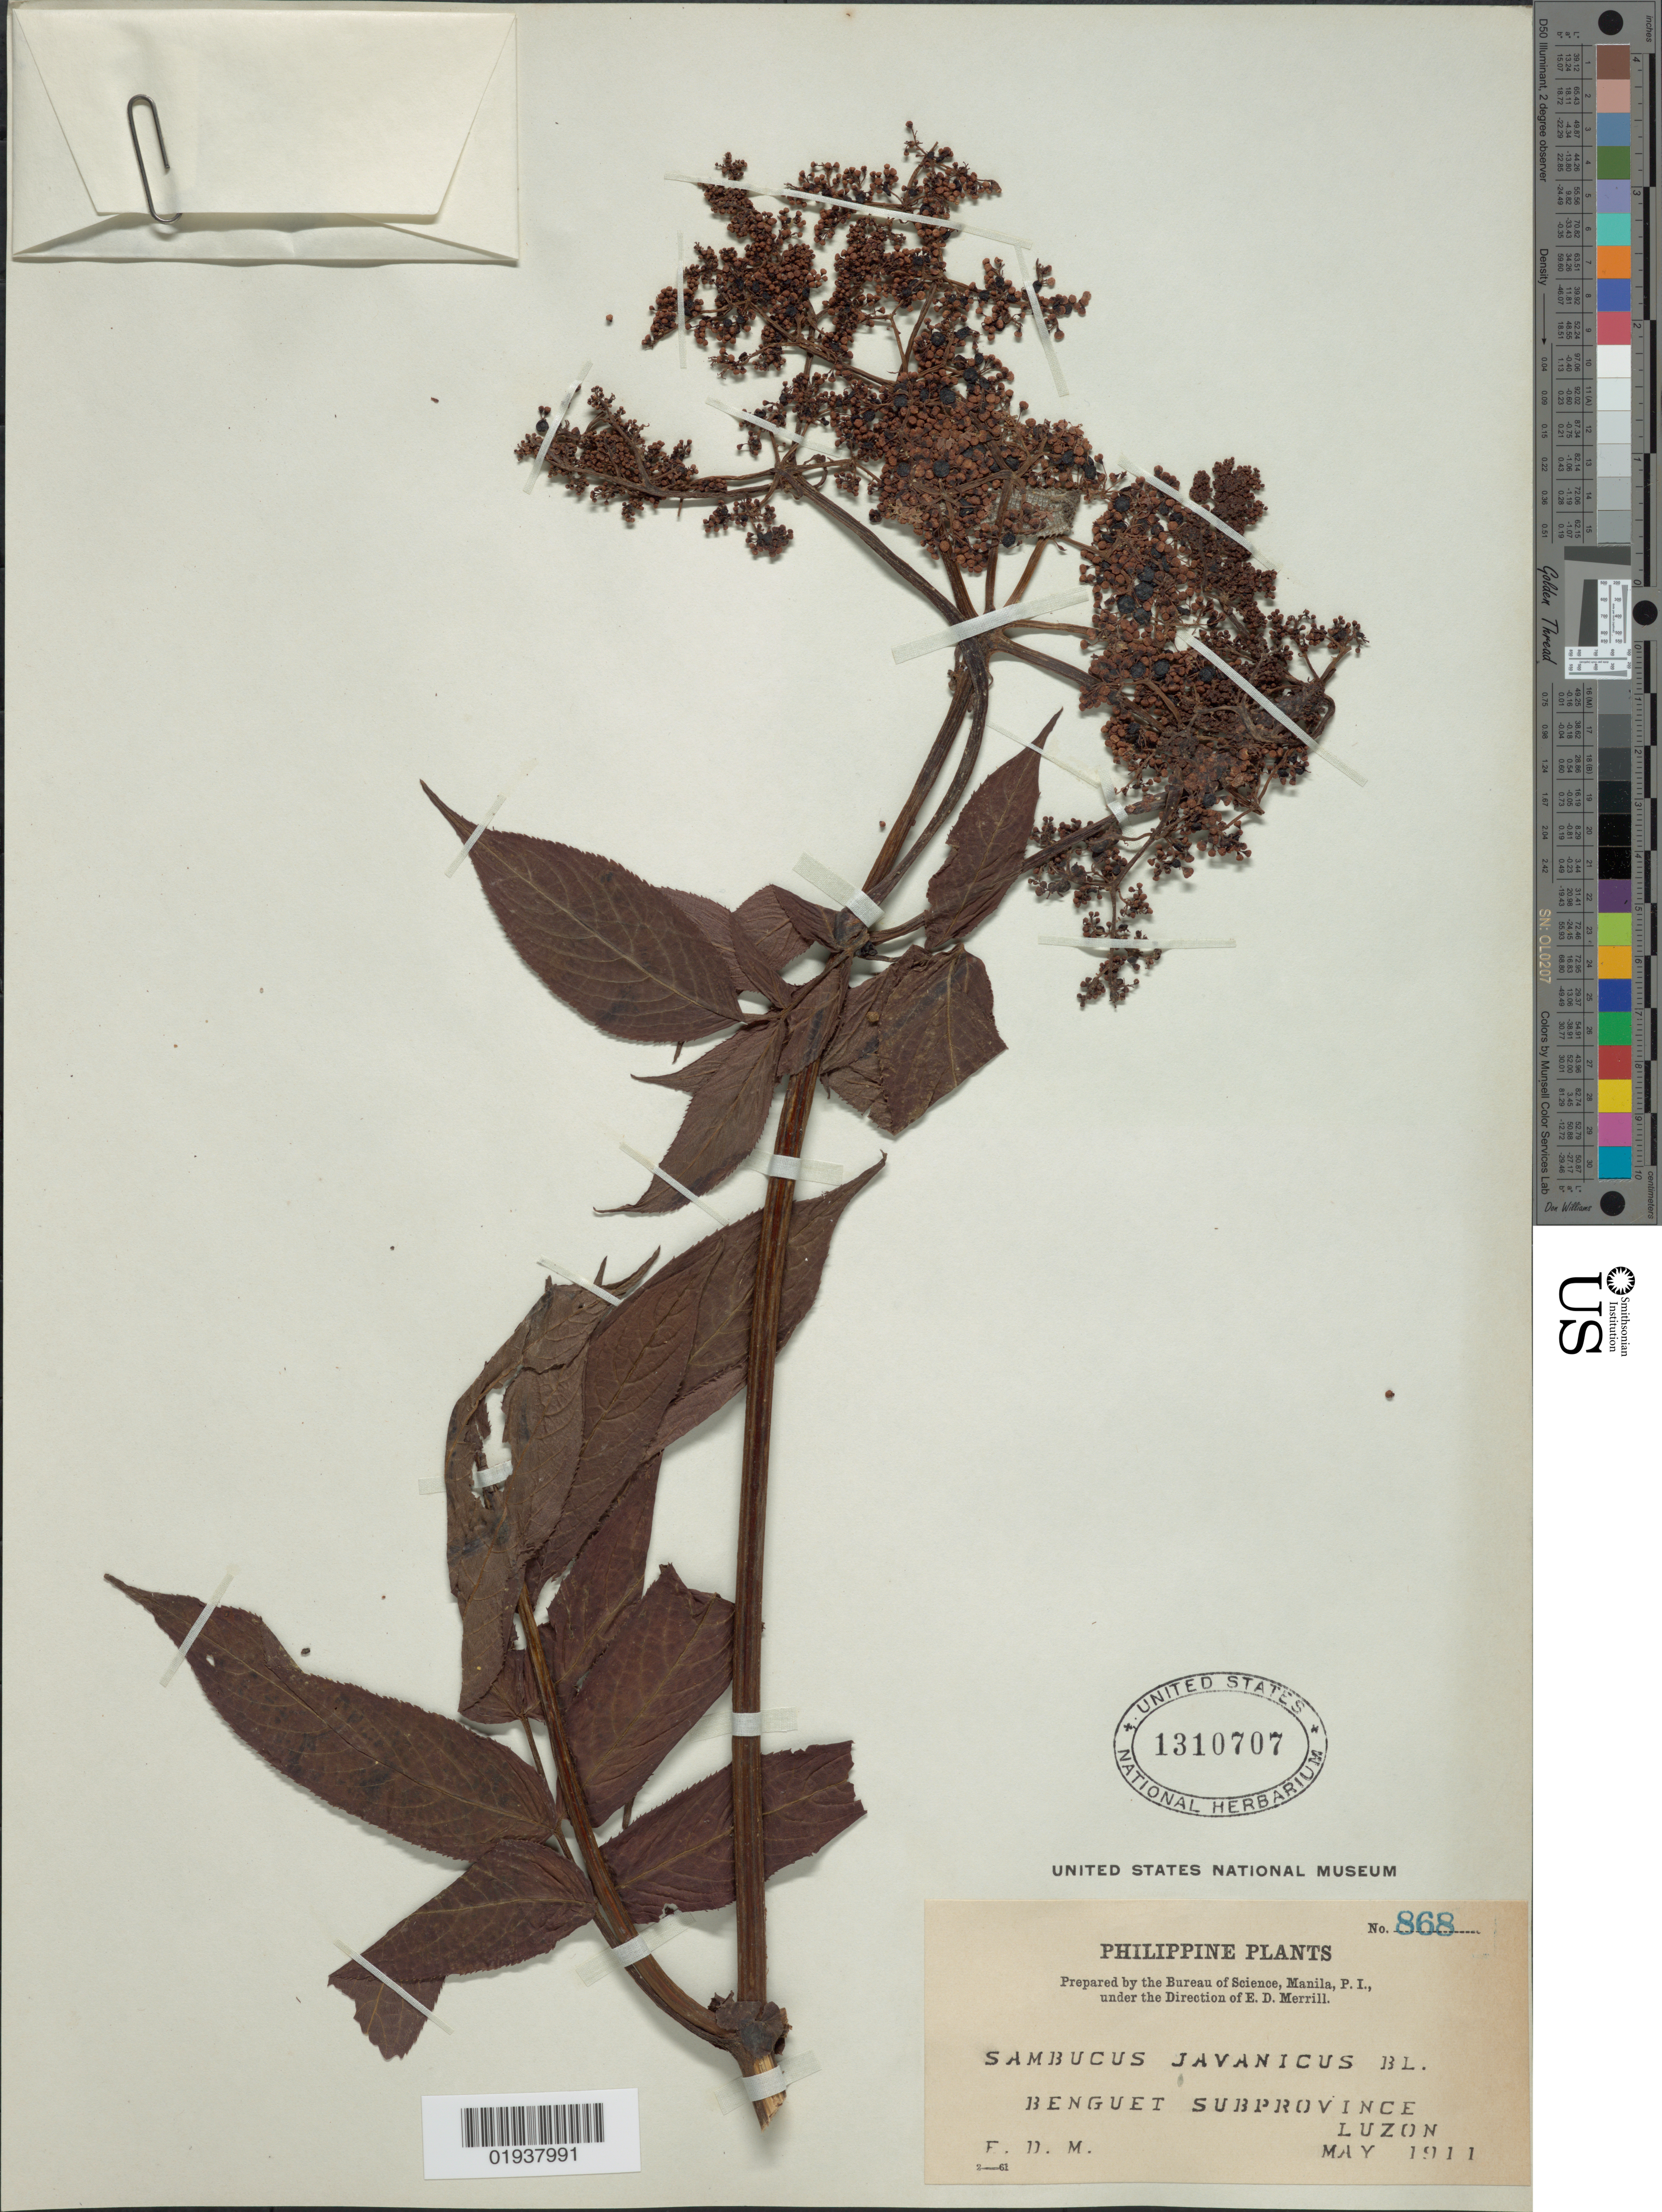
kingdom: Plantae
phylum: Tracheophyta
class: Magnoliopsida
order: Dipsacales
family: Viburnaceae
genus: Sambucus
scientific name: Sambucus javanica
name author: Blume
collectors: E. Merrill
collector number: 868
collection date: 1911-05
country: Philippines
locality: Benguet Subprovince, Luzon.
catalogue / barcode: US 1310707